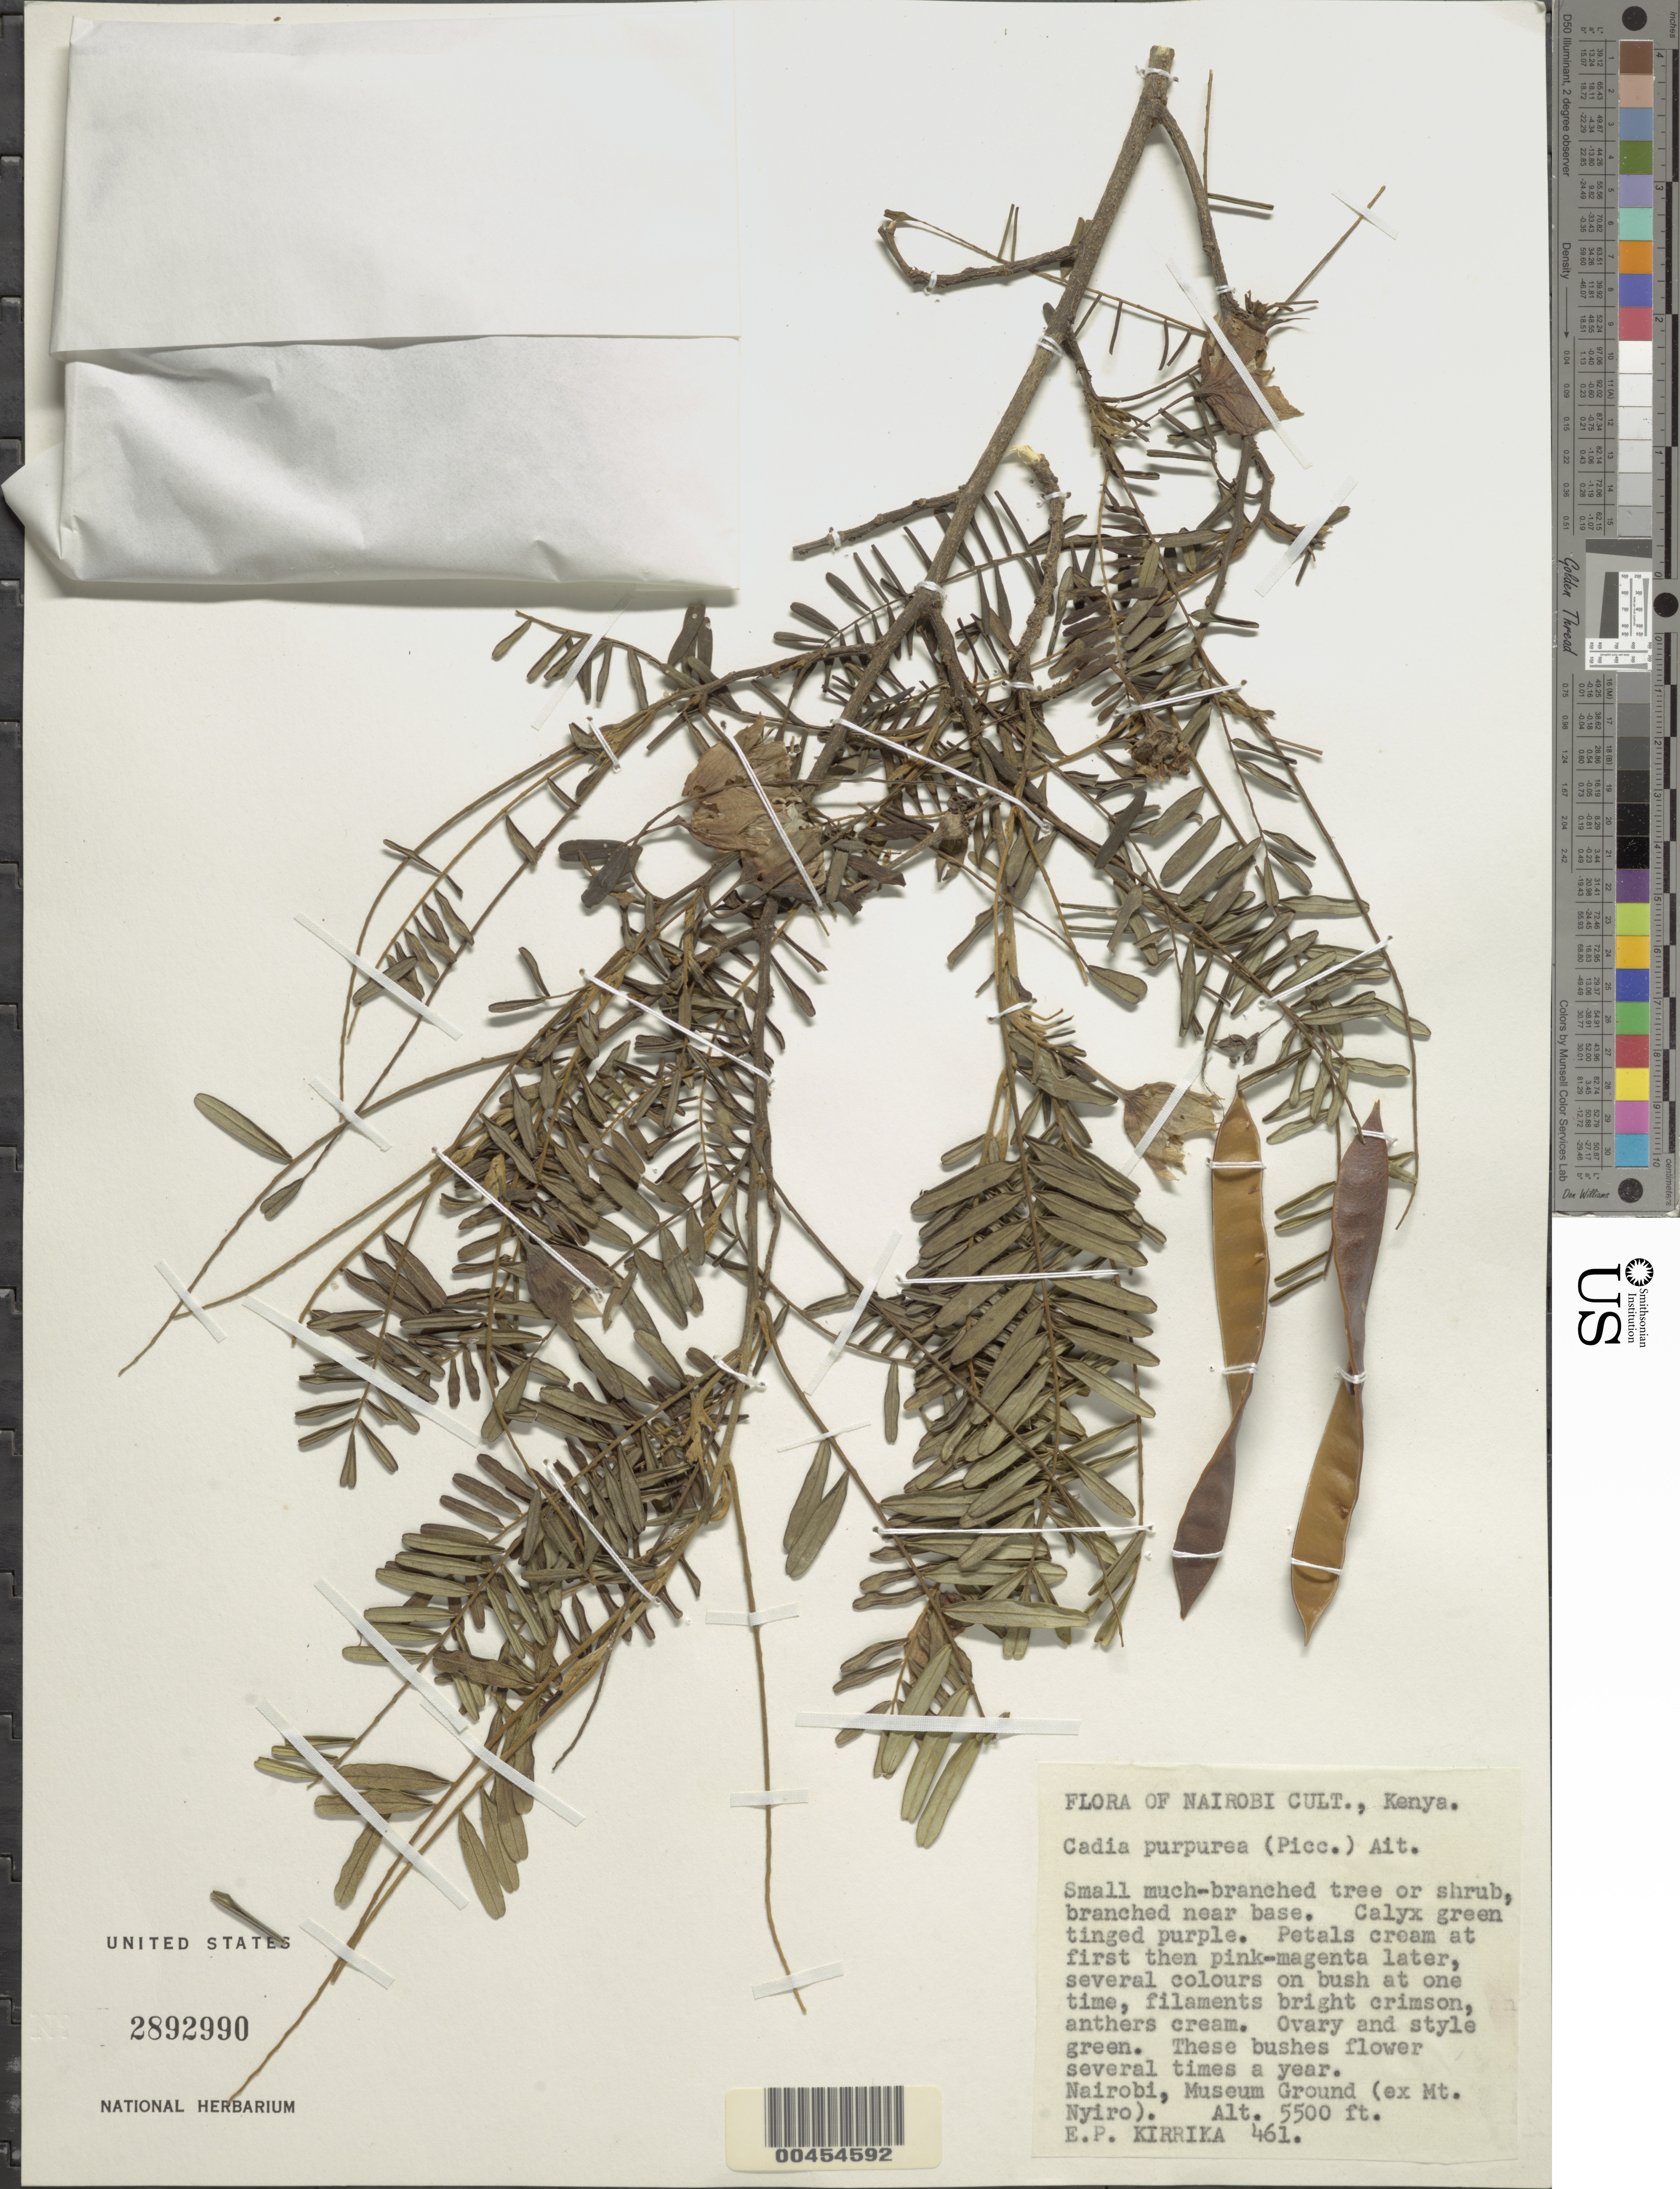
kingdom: Plantae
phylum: Tracheophyta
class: Magnoliopsida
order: Fabales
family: Fabaceae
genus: Cadia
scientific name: Cadia purpurea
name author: (Piccioli) Aiton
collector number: Kirrika 461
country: Kenya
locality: Mt. nyiro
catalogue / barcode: US 2892990